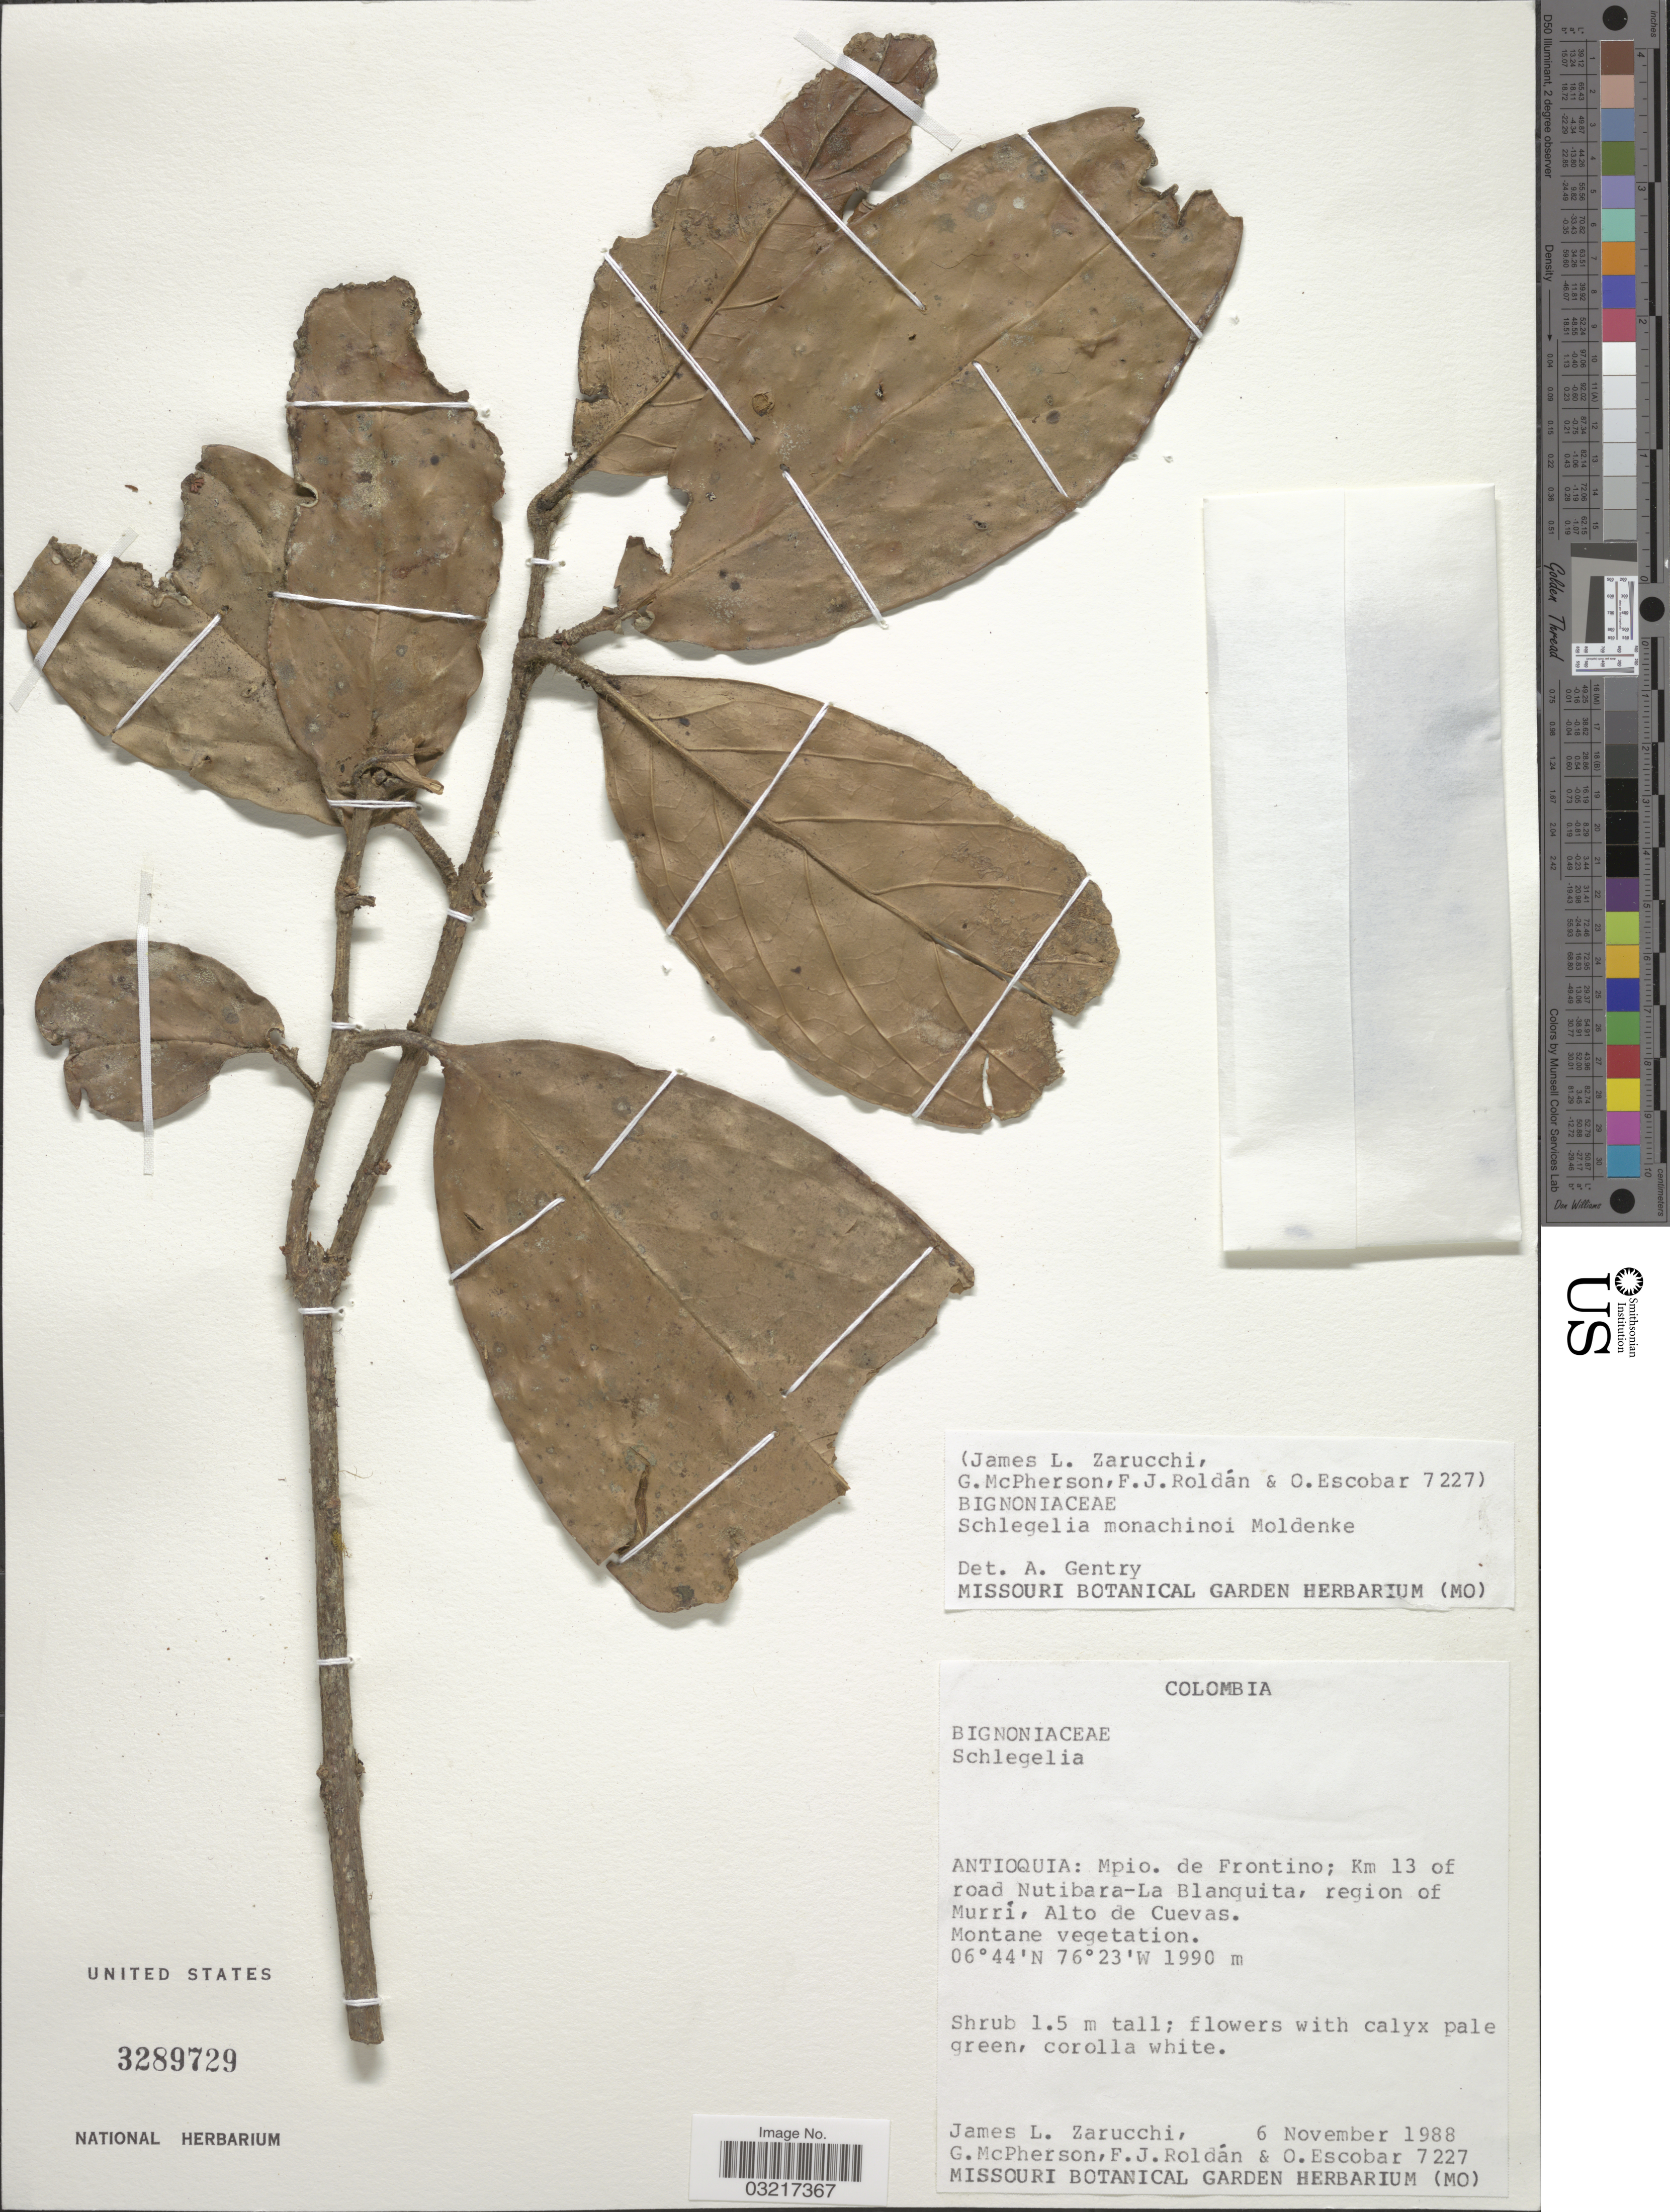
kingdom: Plantae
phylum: Tracheophyta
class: Magnoliopsida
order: Lamiales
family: Schlegeliaceae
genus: Schlegelia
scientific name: Schlegelia monachinoi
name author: Moldenke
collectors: J. L. Zarucchi, G. McPherson, F. J. Roldán & O. Escobar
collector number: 7227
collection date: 1988-11-06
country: Colombia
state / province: Antioquia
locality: Mpio. de Frontino; Km 13 of road Nutibara-La Blanquita, region of Murrí, Alto de Cuevas. Montane vegetation.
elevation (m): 1990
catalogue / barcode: US 3289729